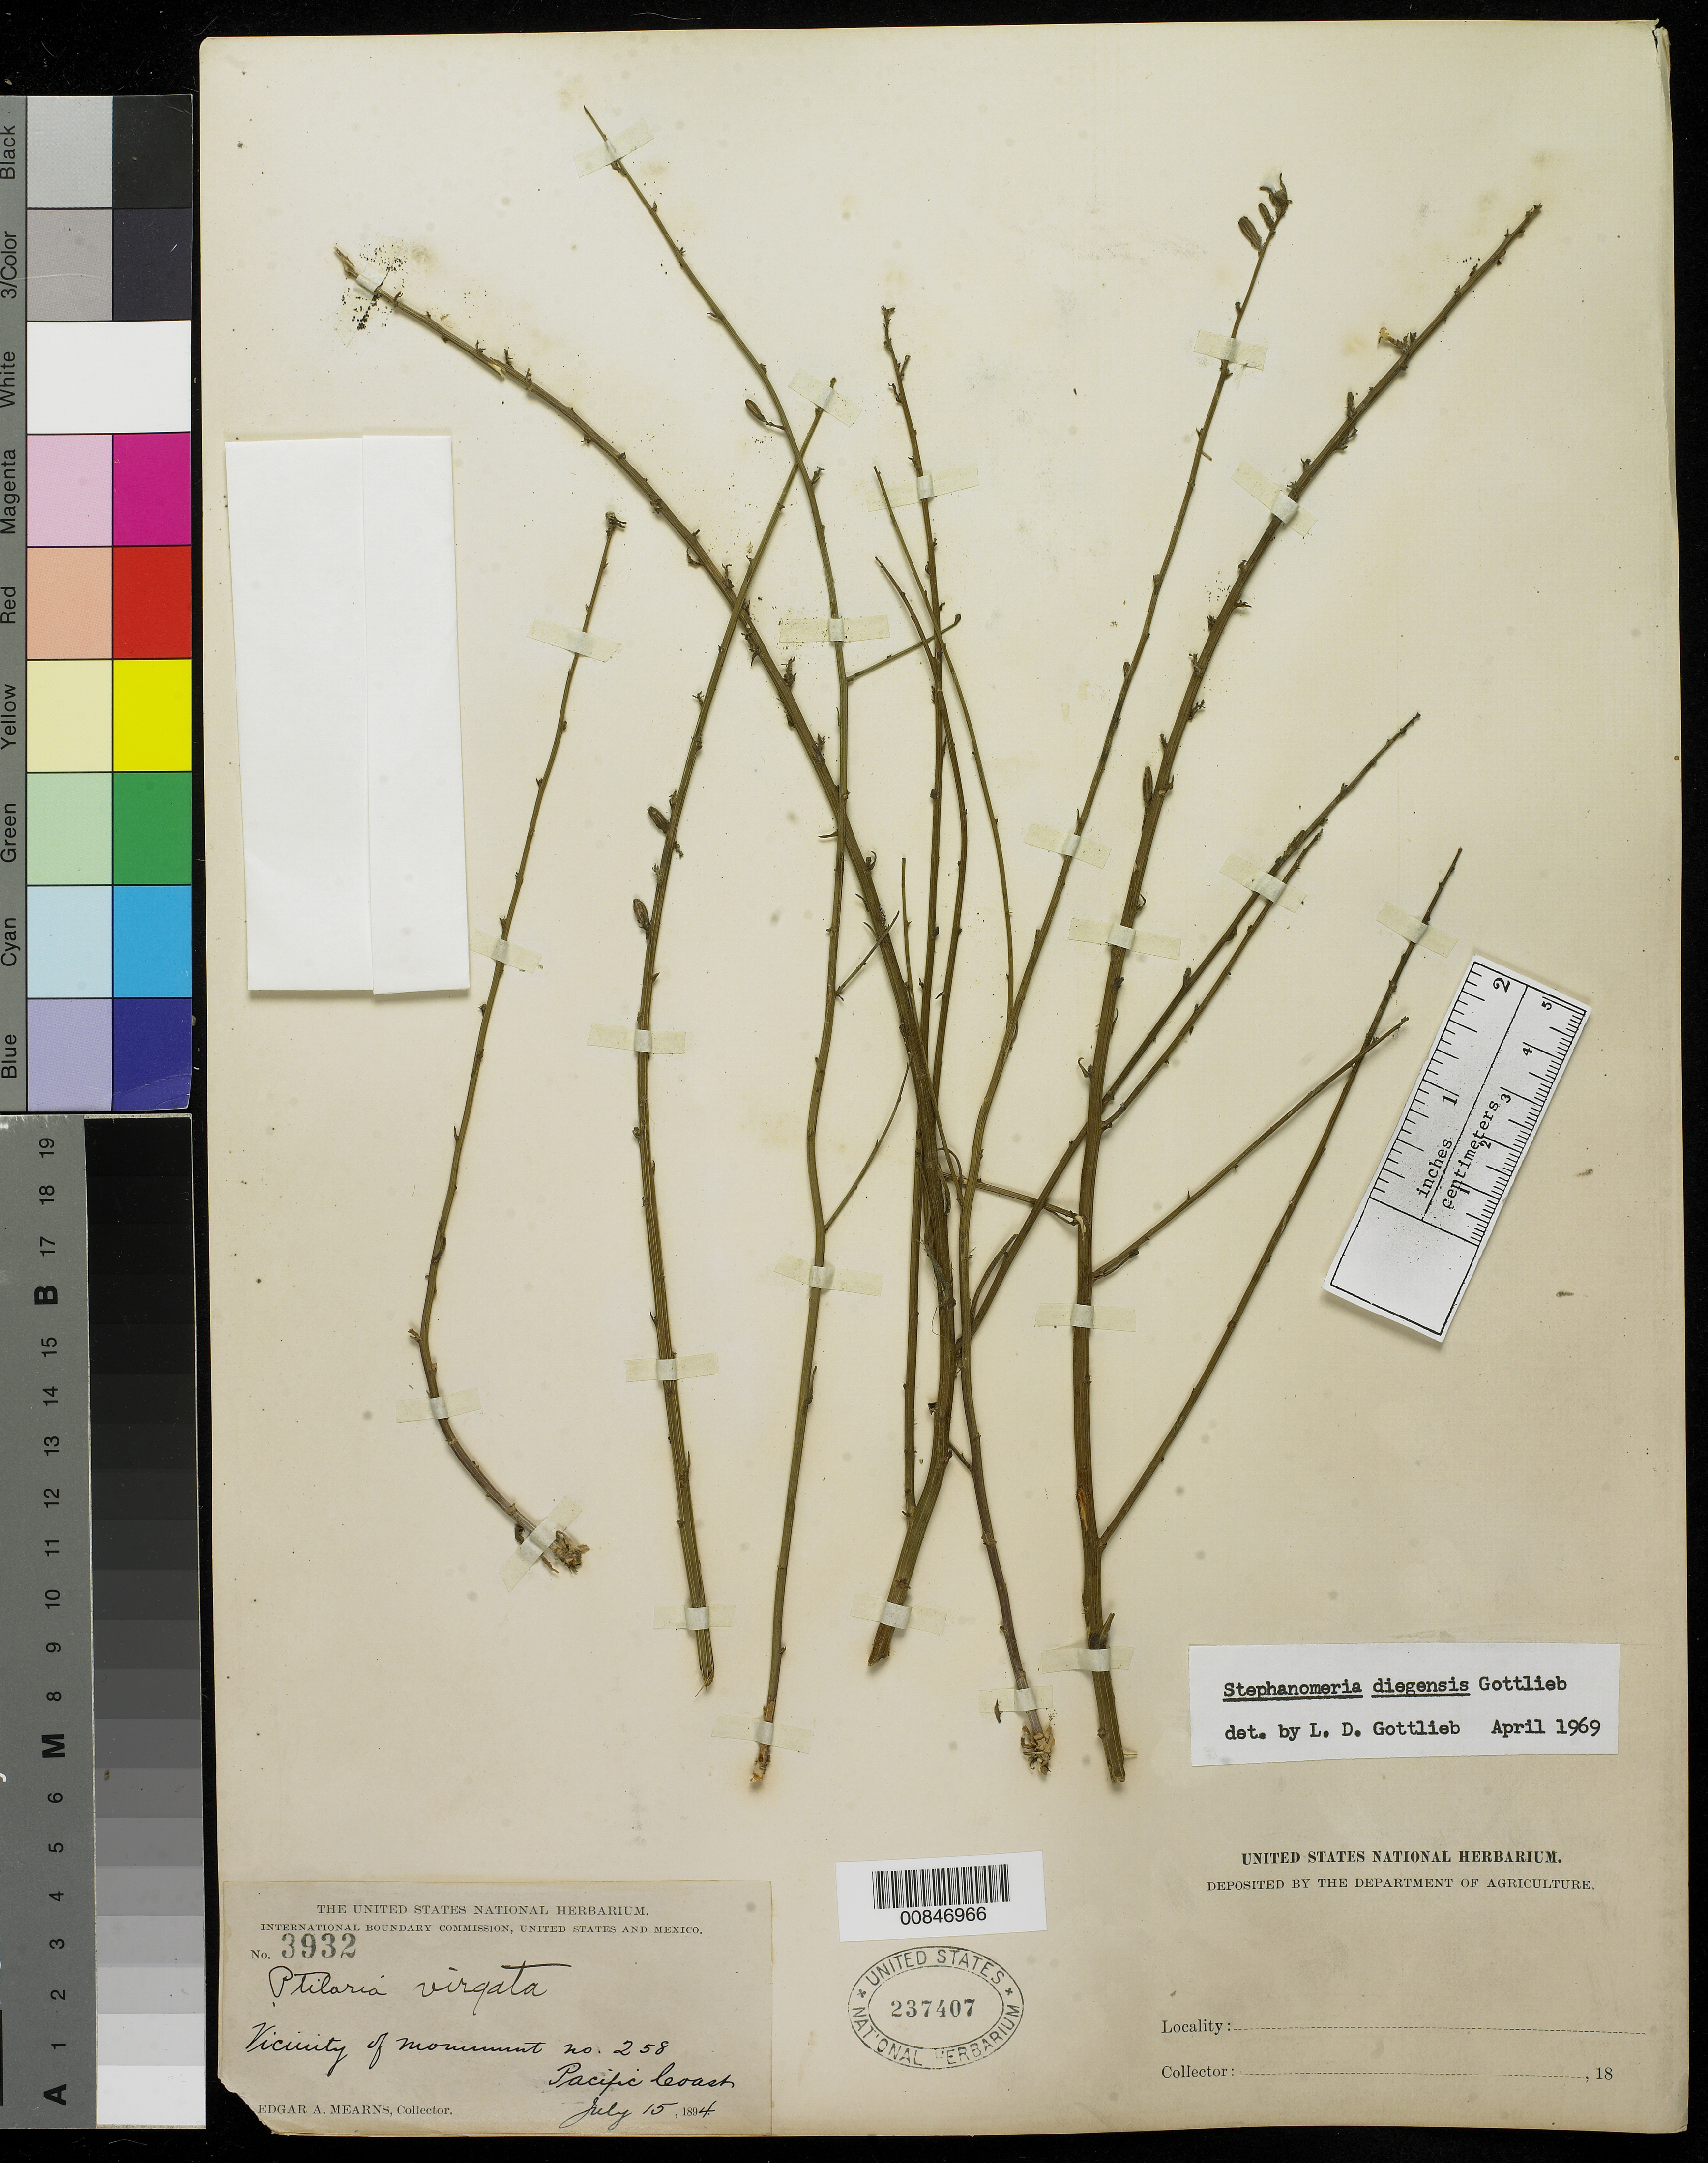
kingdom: Plantae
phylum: Tracheophyta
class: Magnoliopsida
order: Asterales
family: Asteraceae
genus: Stephanomeria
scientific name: Stephanomeria diegensis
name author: Gottlieb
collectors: E. A. Mearns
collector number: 3932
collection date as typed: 15 Jul 1894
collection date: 1894-07-15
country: United States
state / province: California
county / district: San Diego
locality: Vicinity of monument No. 258. Pacific coast.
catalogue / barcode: US 237407